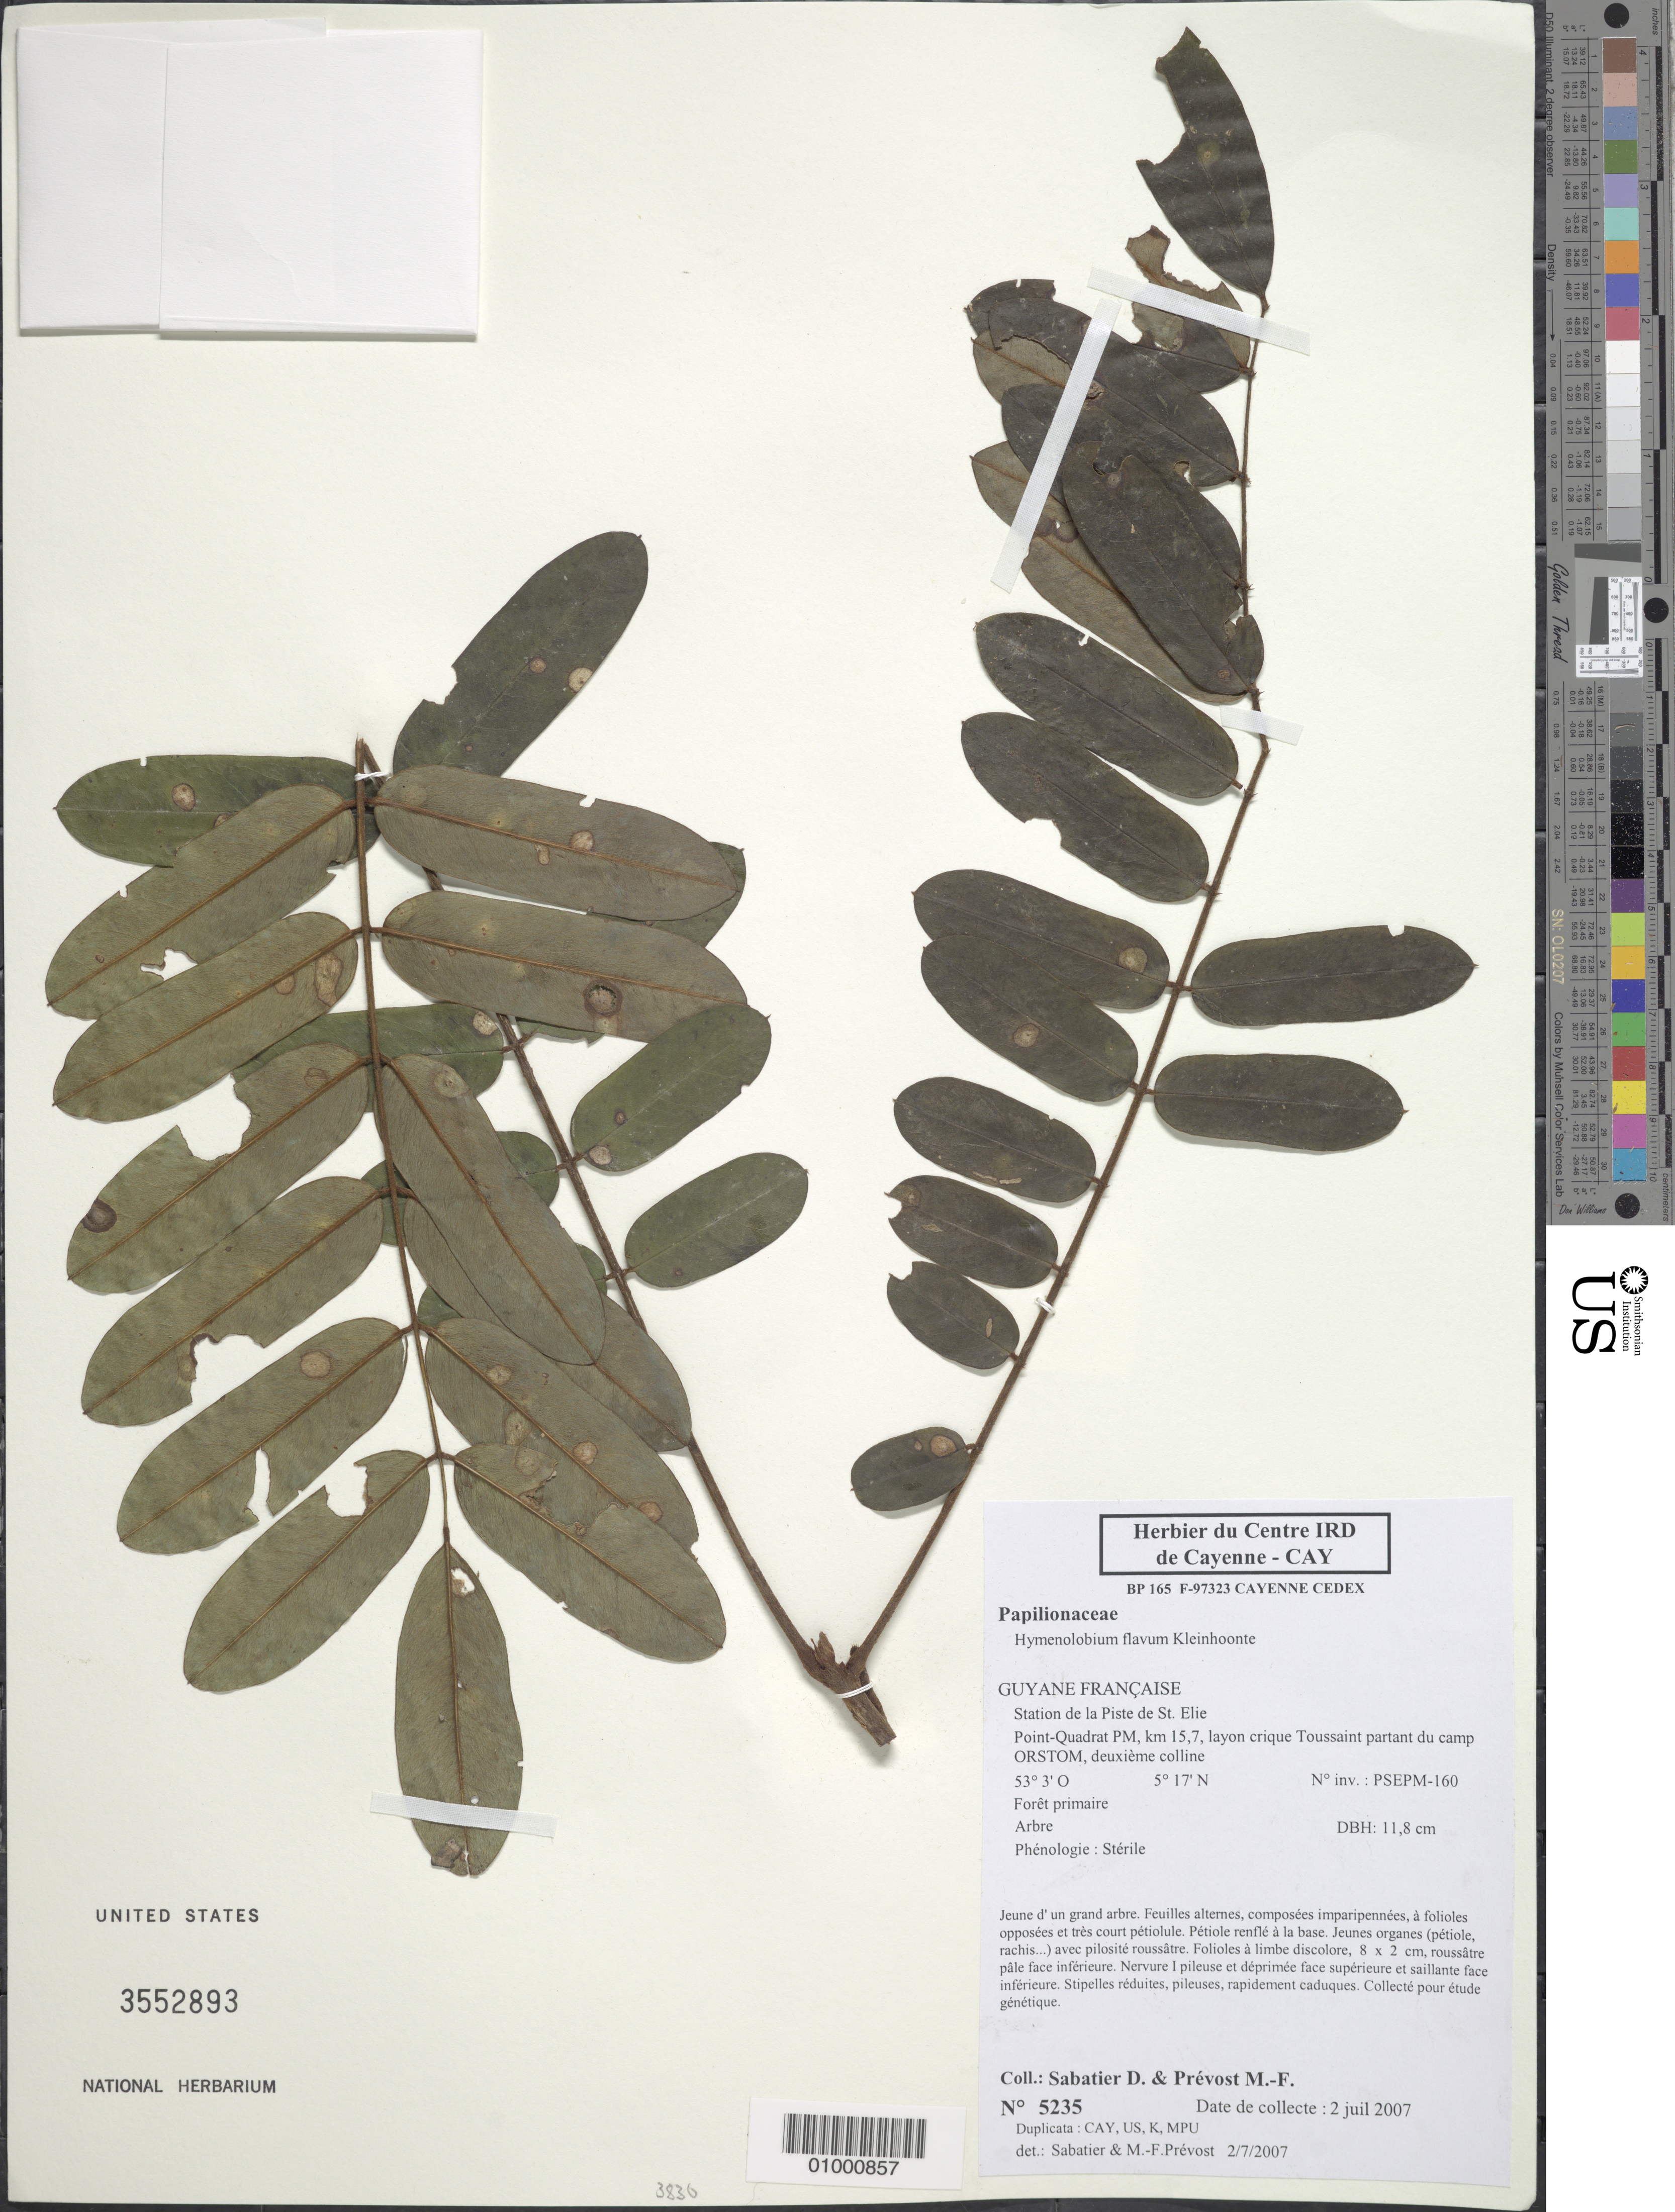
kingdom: Plantae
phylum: Tracheophyta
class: Magnoliopsida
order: Fabales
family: Fabaceae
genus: Hymenolobium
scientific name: Hymenolobium flavum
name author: Kleinhoonte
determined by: Prévost, M.-F.; Sabatier, D.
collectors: D. Sabatier & M.-F. Prévost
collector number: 5235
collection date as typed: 2-Jul-07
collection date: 2007-07-02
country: French Guiana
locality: Station de la Piste de St. Elie. Point-Quadrat PM, km 15.7, layon cirque Toussaint partant du camp ORSTOM, deuxieme colline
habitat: Foret primaire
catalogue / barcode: US 3552893